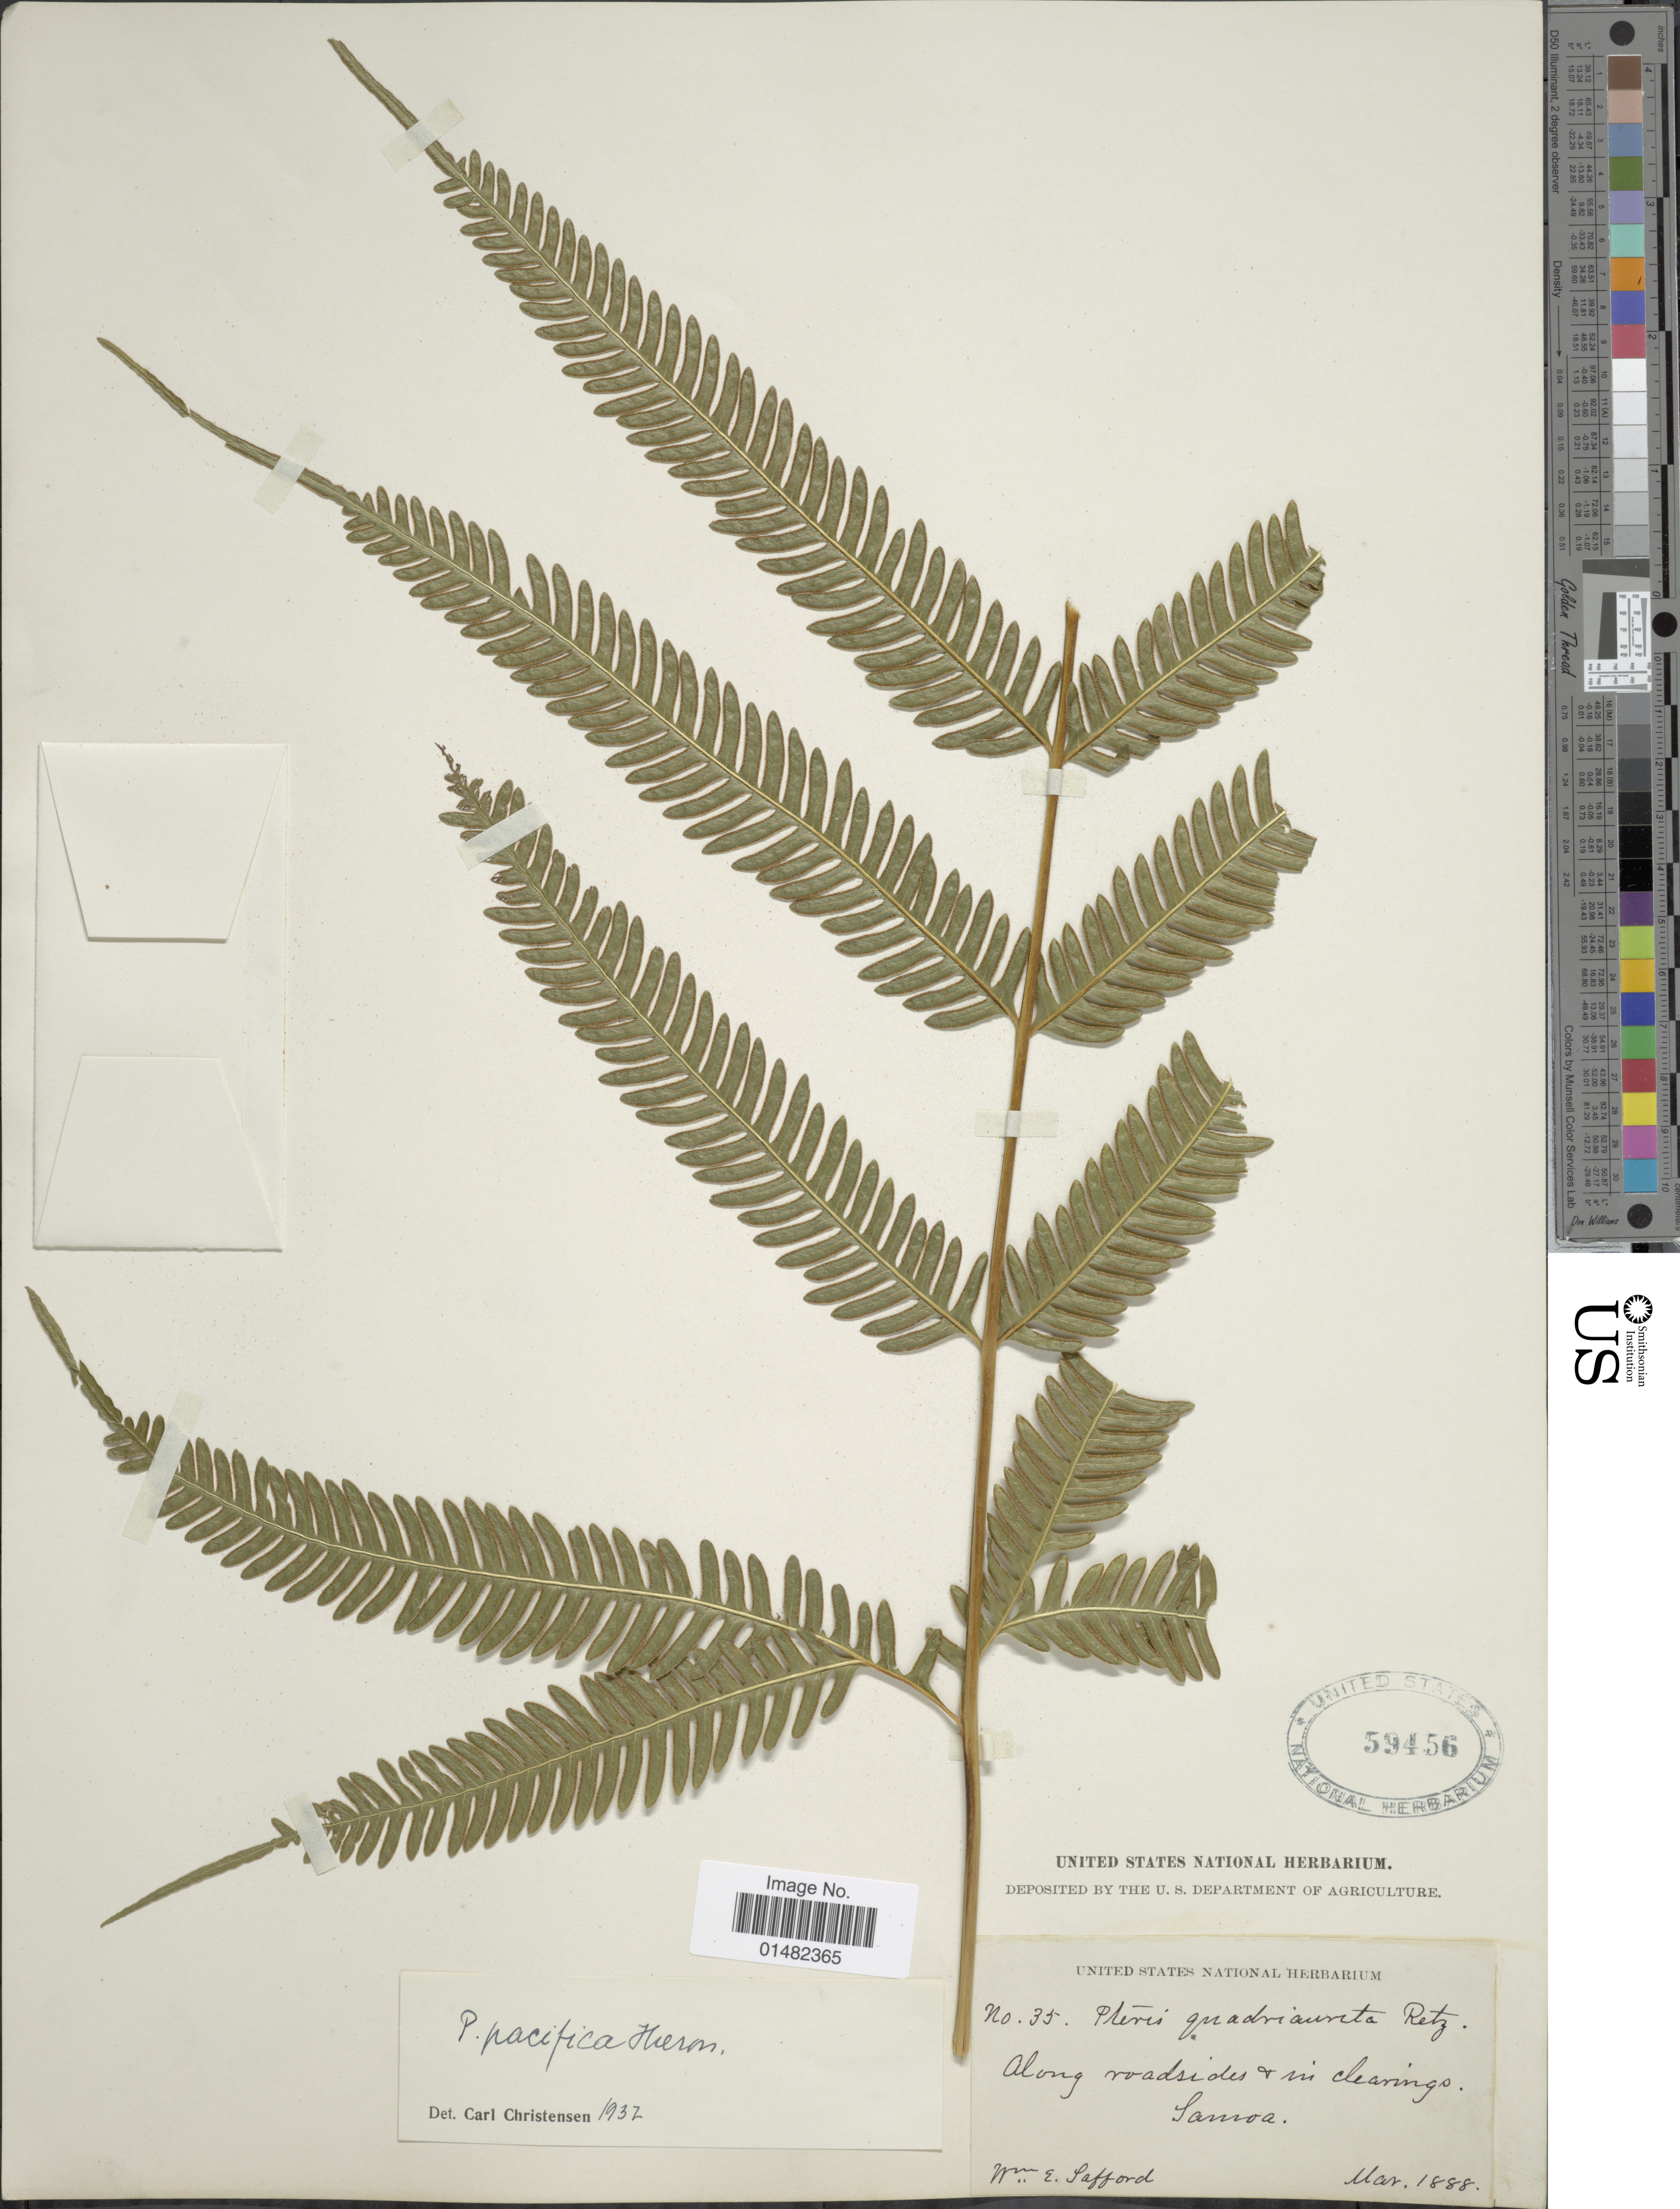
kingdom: Plantae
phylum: Tracheophyta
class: Polypodiopsida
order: Polypodiales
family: Pteridaceae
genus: Pteris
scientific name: Pteris pacifica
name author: Hieron.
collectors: W. E. Safford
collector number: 35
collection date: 1888-03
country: American Samoa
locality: Along roadisdes & in clearings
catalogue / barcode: US 59456